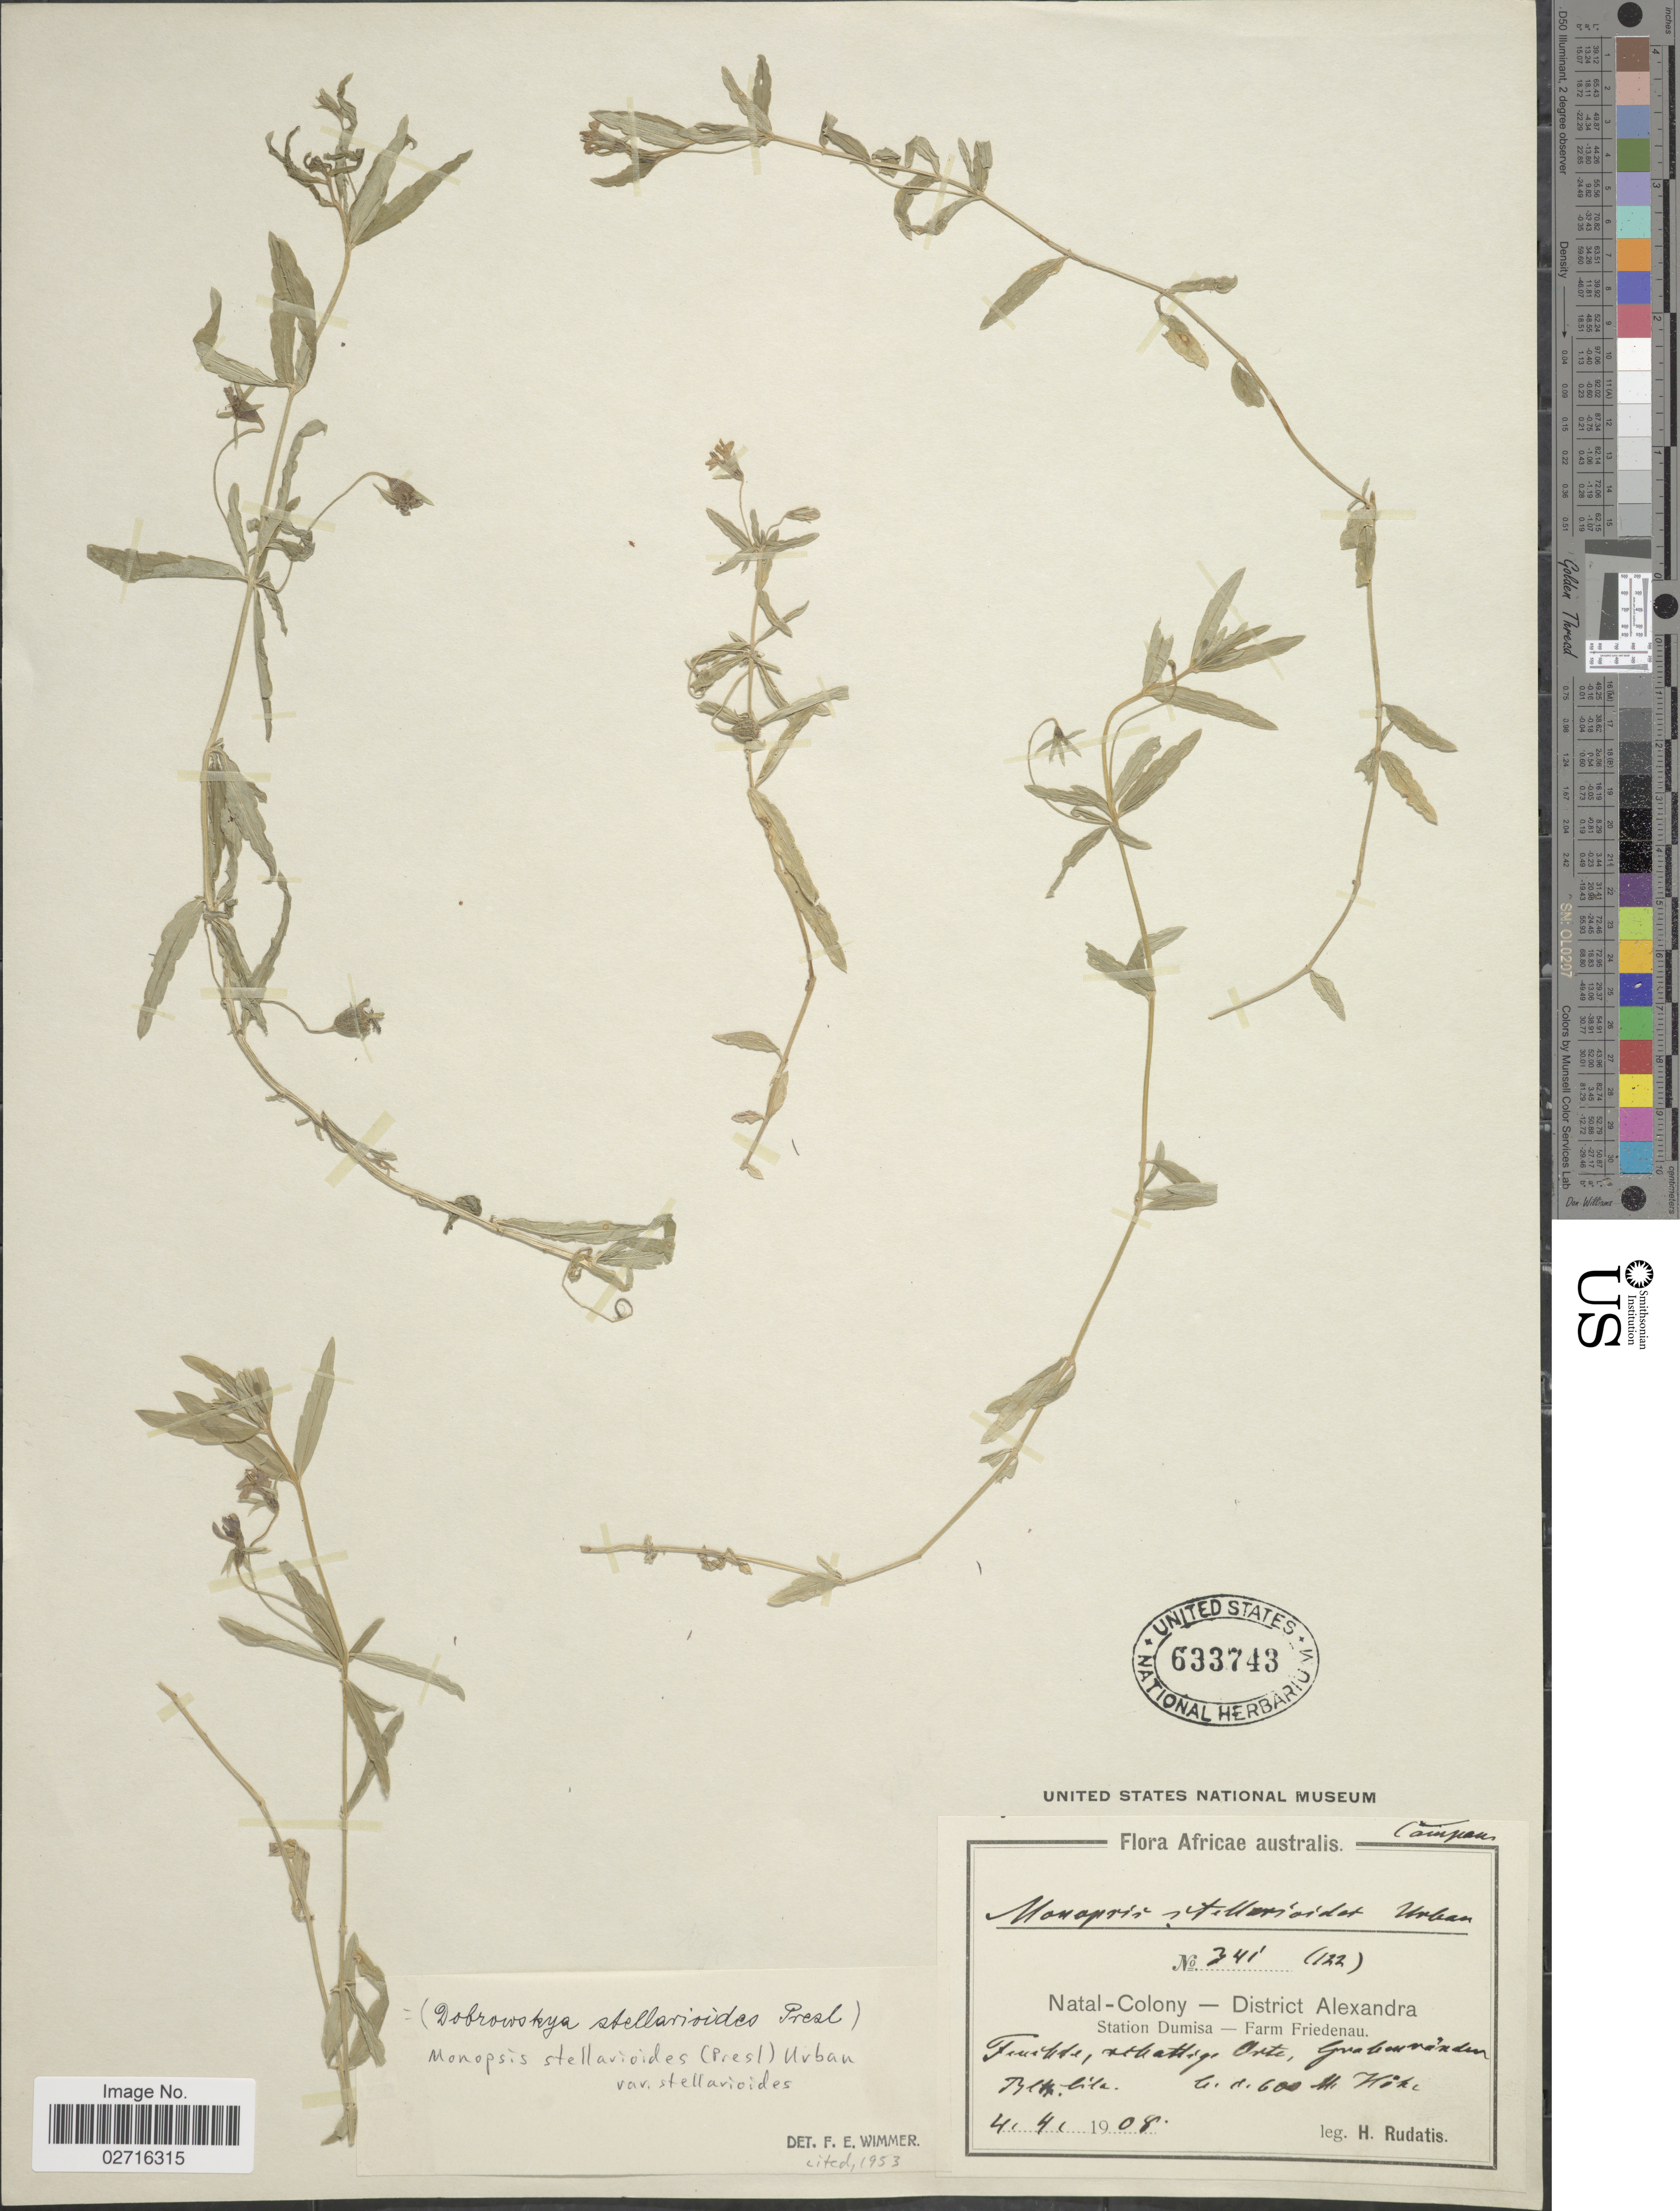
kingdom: Plantae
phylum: Tracheophyta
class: Magnoliopsida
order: Asterales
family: Campanulaceae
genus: Monopsis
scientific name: Monopsis stellarioides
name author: (C. Presl) Urb.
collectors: H. Rudatis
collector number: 341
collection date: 1908-04-04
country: South Africa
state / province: KwaZulu-Natal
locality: Natal-Colony - District Alexandra, Station Dumisa - Farm Friedenau.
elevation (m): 600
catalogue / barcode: US 633743